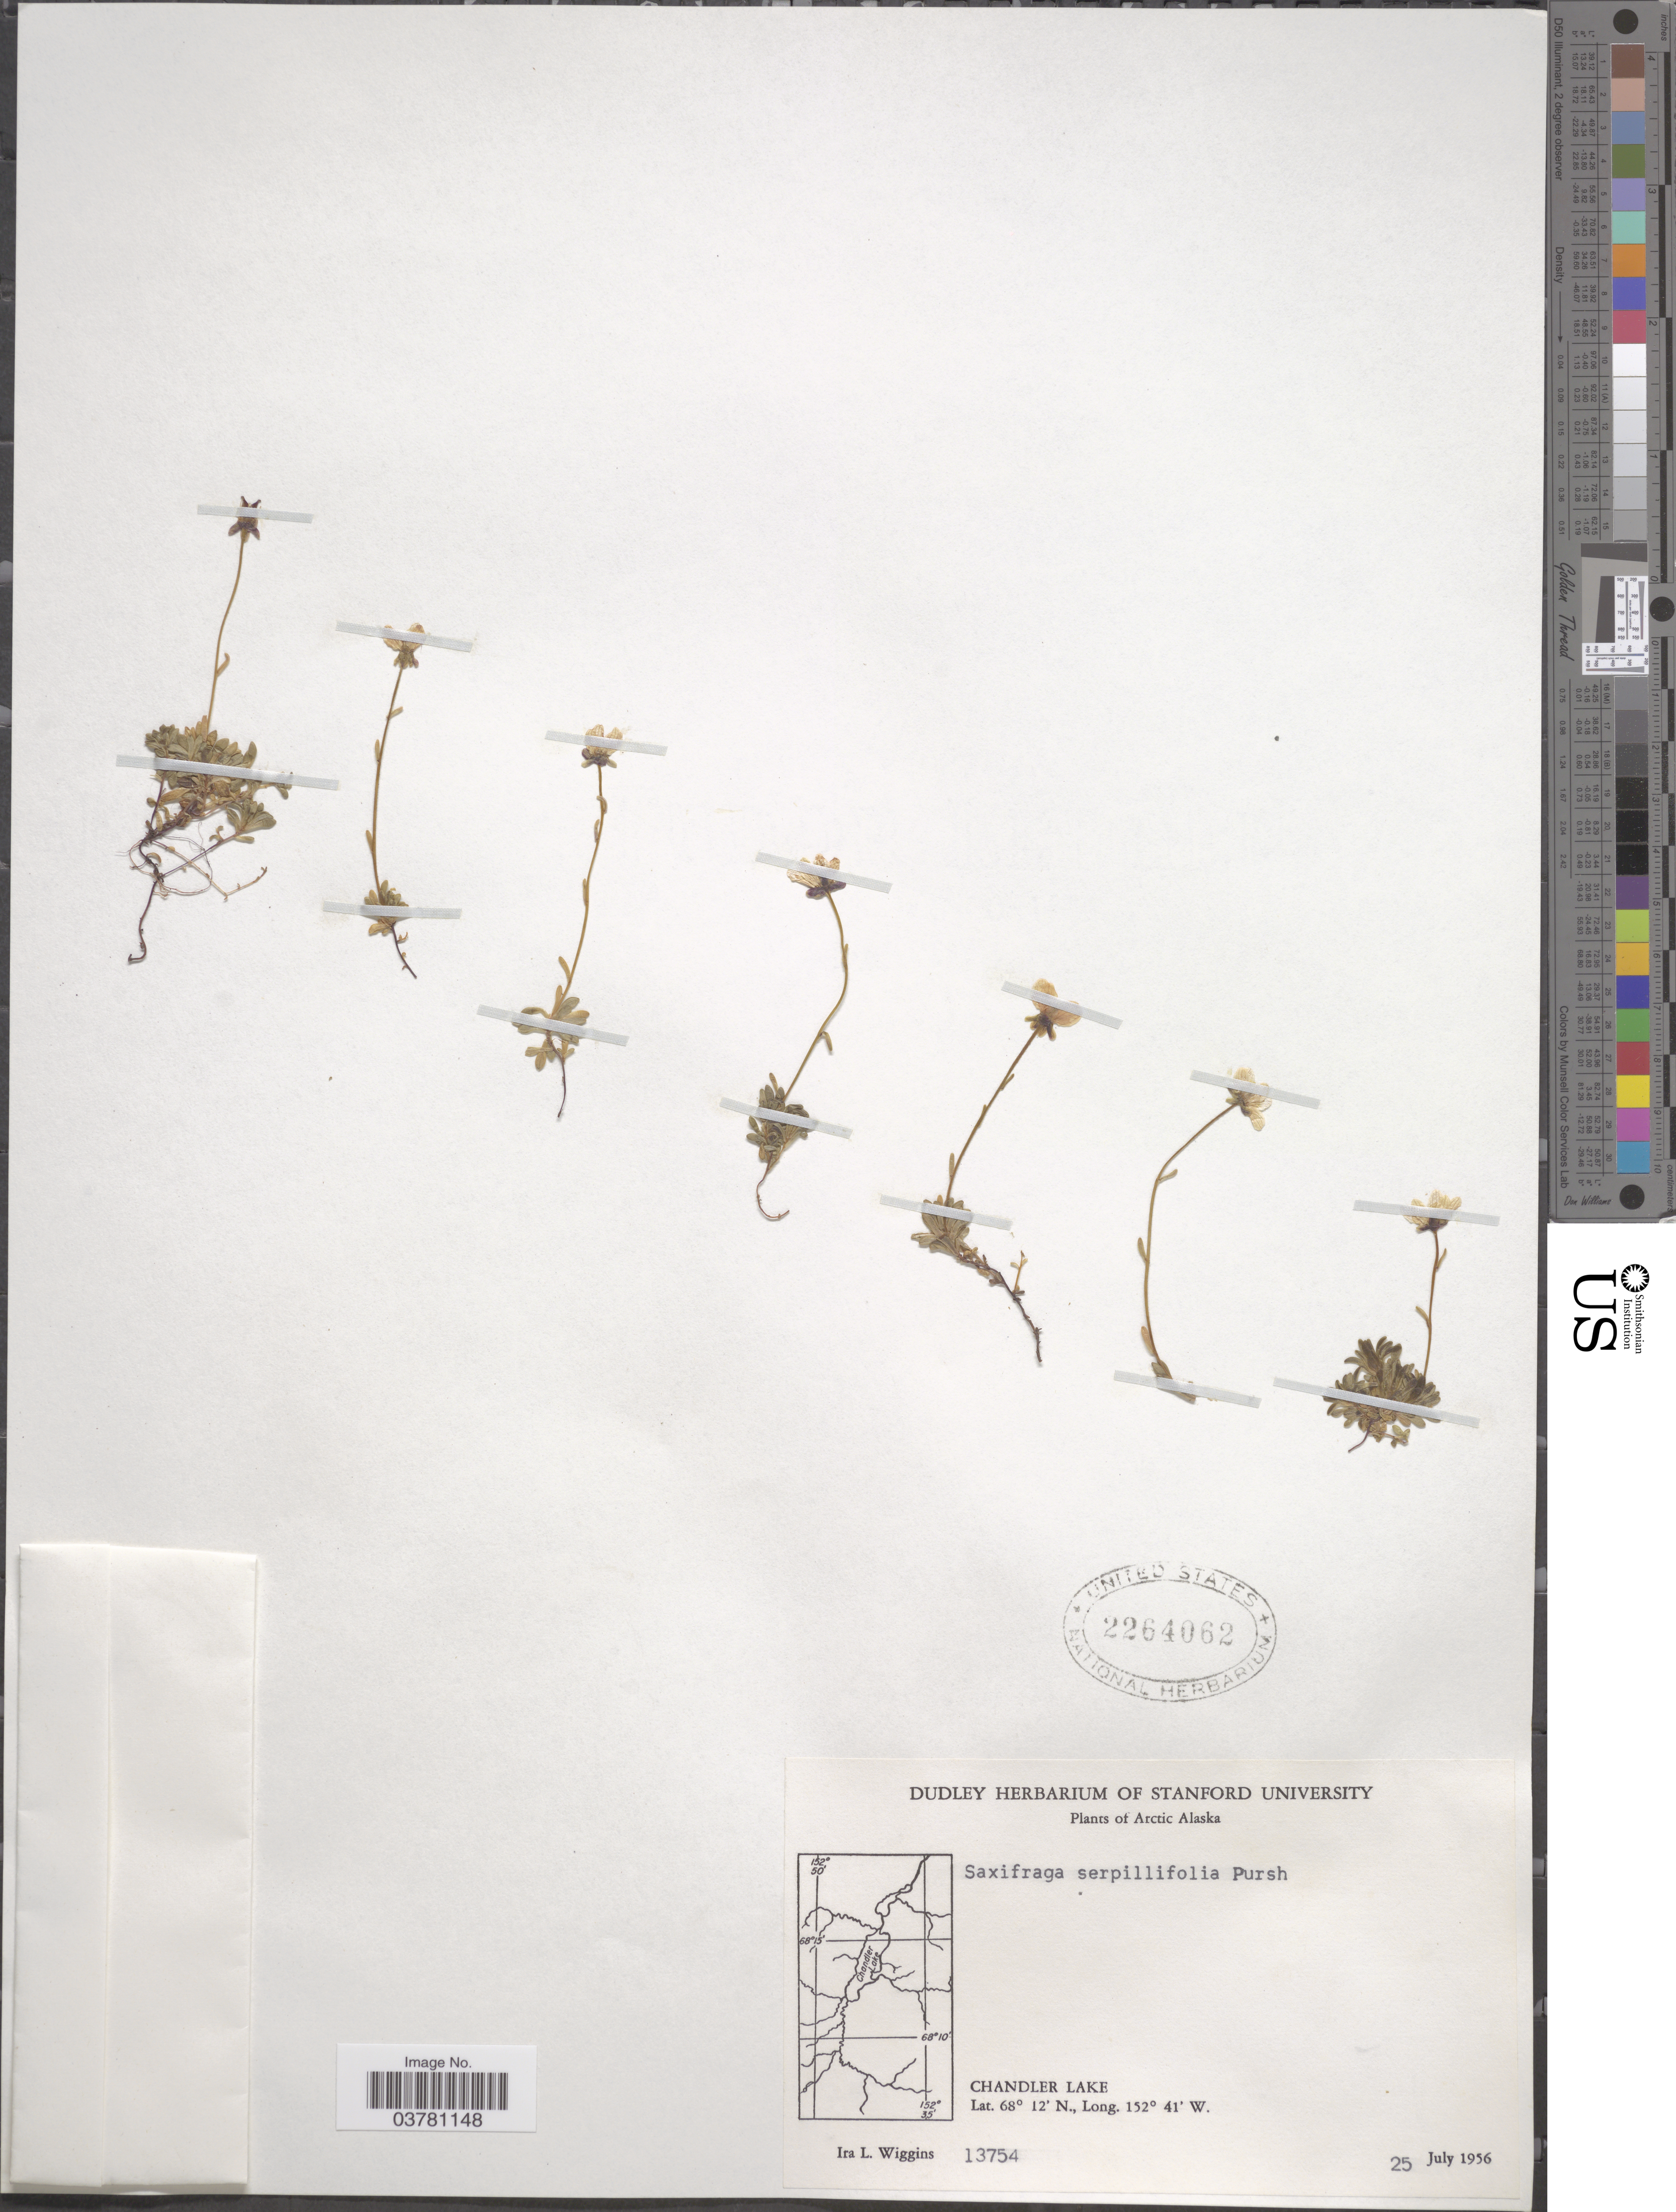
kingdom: Plantae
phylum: Tracheophyta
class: Magnoliopsida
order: Saxifragales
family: Saxifragaceae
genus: Saxifraga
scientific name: Saxifraga serpyllifolia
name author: Pursh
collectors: I. L. Wiggins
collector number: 13754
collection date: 1956-07-25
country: United States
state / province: Alaska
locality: Arctic Alaska. Chandler Lake.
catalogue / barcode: US 2264062